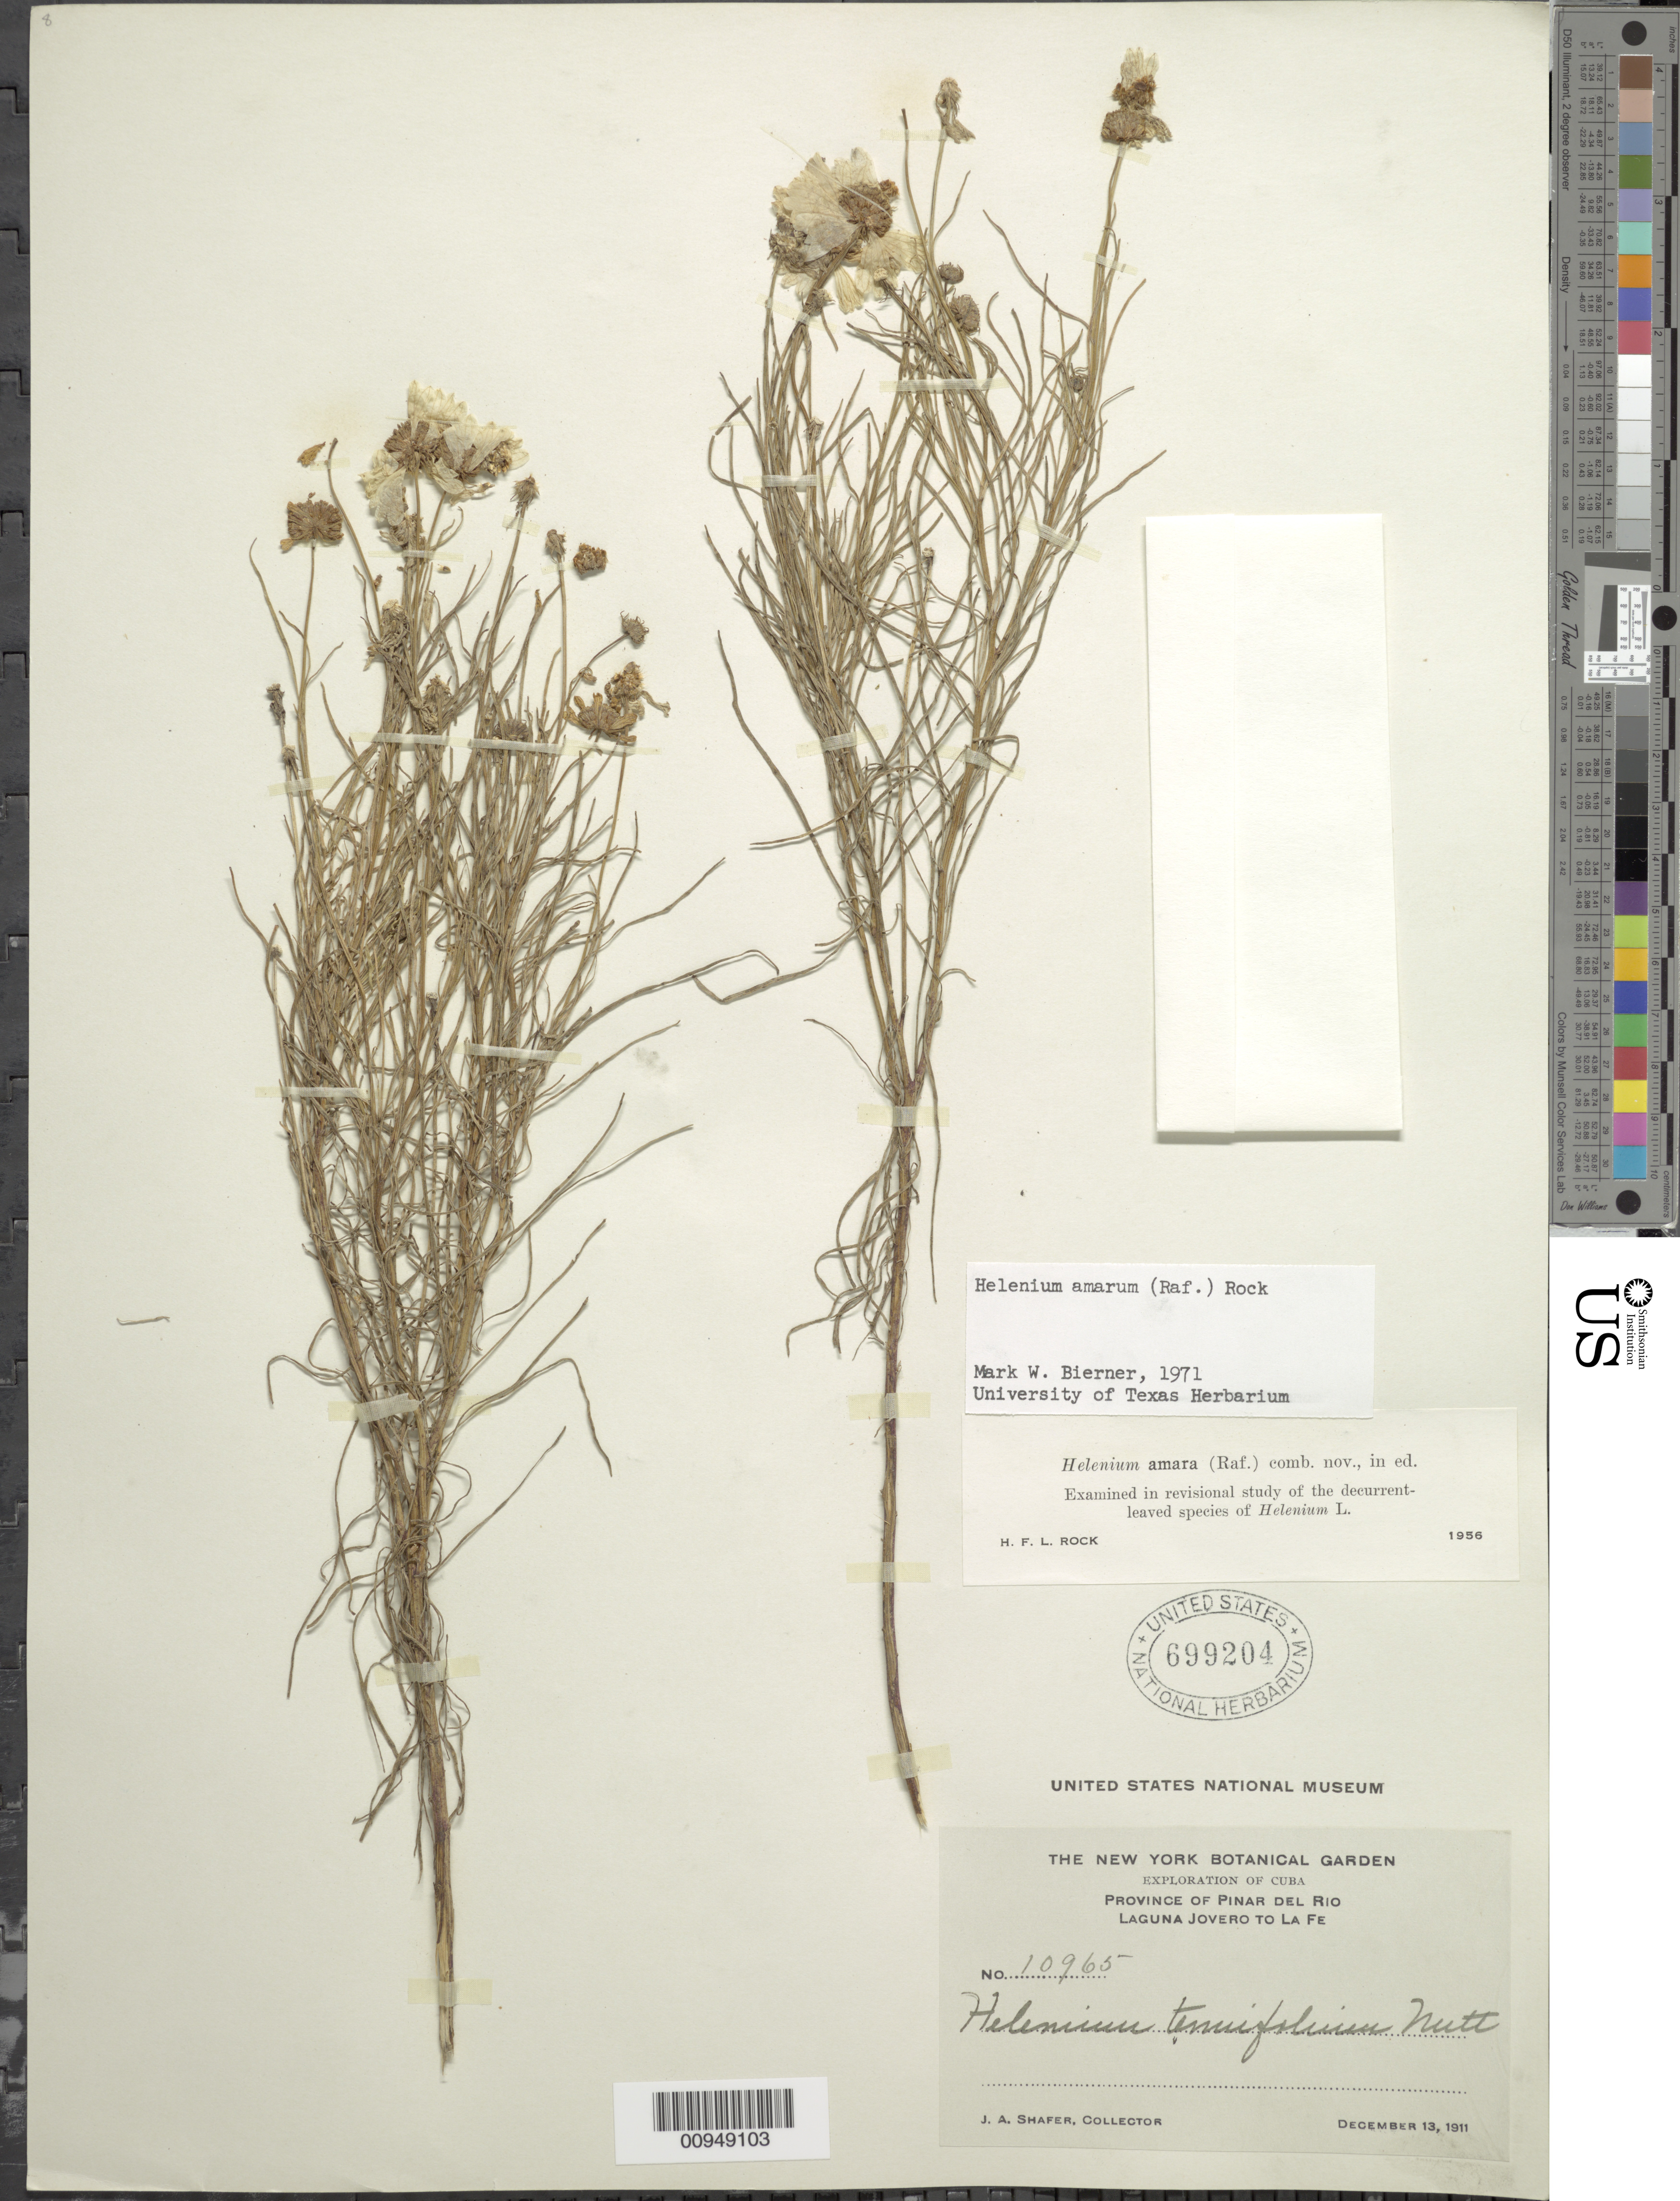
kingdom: Plantae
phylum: Tracheophyta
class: Magnoliopsida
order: Asterales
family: Asteraceae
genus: Helenium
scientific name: Helenium amarum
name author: (Raf.) H. Rock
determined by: Bierner, M. W.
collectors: J. A. Shafer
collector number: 10965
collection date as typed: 13 Dec 1911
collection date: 1911-12-13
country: Cuba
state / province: Pinar del Rio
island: Cuba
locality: Laguna Jovero to La Fe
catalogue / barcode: US 699204